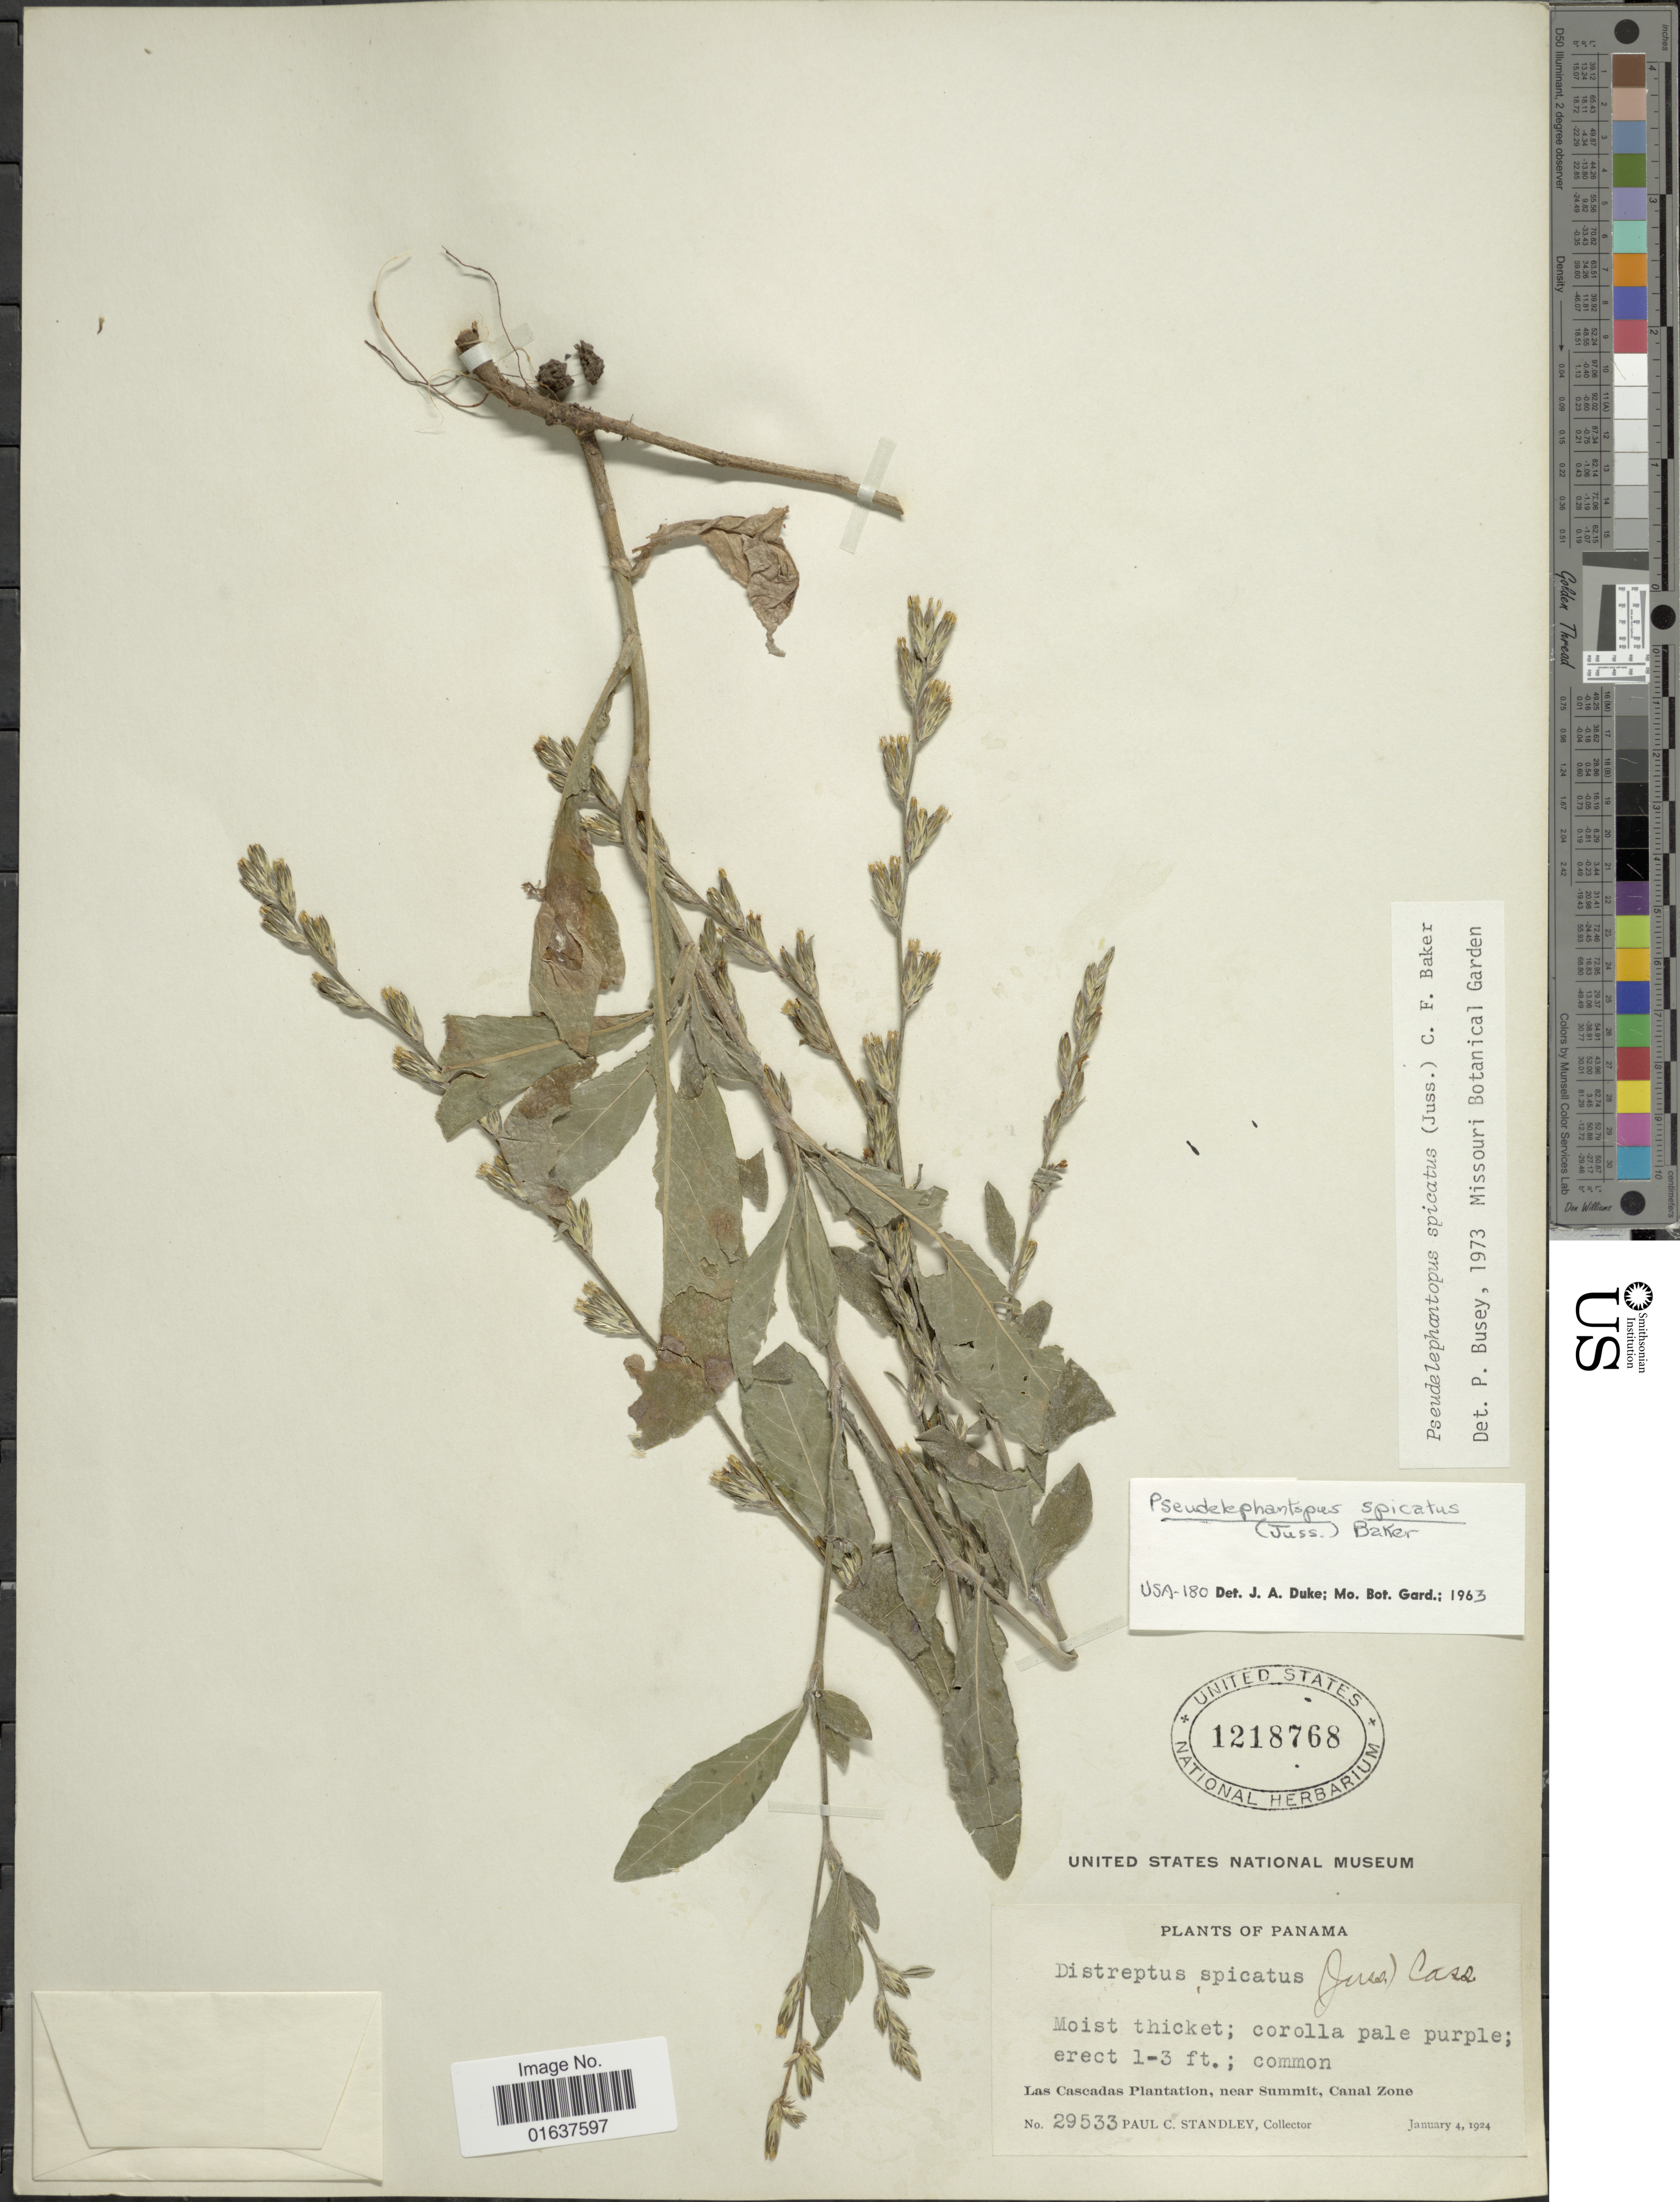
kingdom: Plantae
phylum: Tracheophyta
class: Magnoliopsida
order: Asterales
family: Asteraceae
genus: Pseudelephantopus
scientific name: Pseudelephantopus spicatus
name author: (Juss. ex Aubl.) C.F. Baker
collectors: P. C. Standley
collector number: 29533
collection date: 1924-01-04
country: Panama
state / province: Colón / Panamá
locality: Las Cascadas Plantation, near Summit, Canal Zone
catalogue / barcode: US 1218768